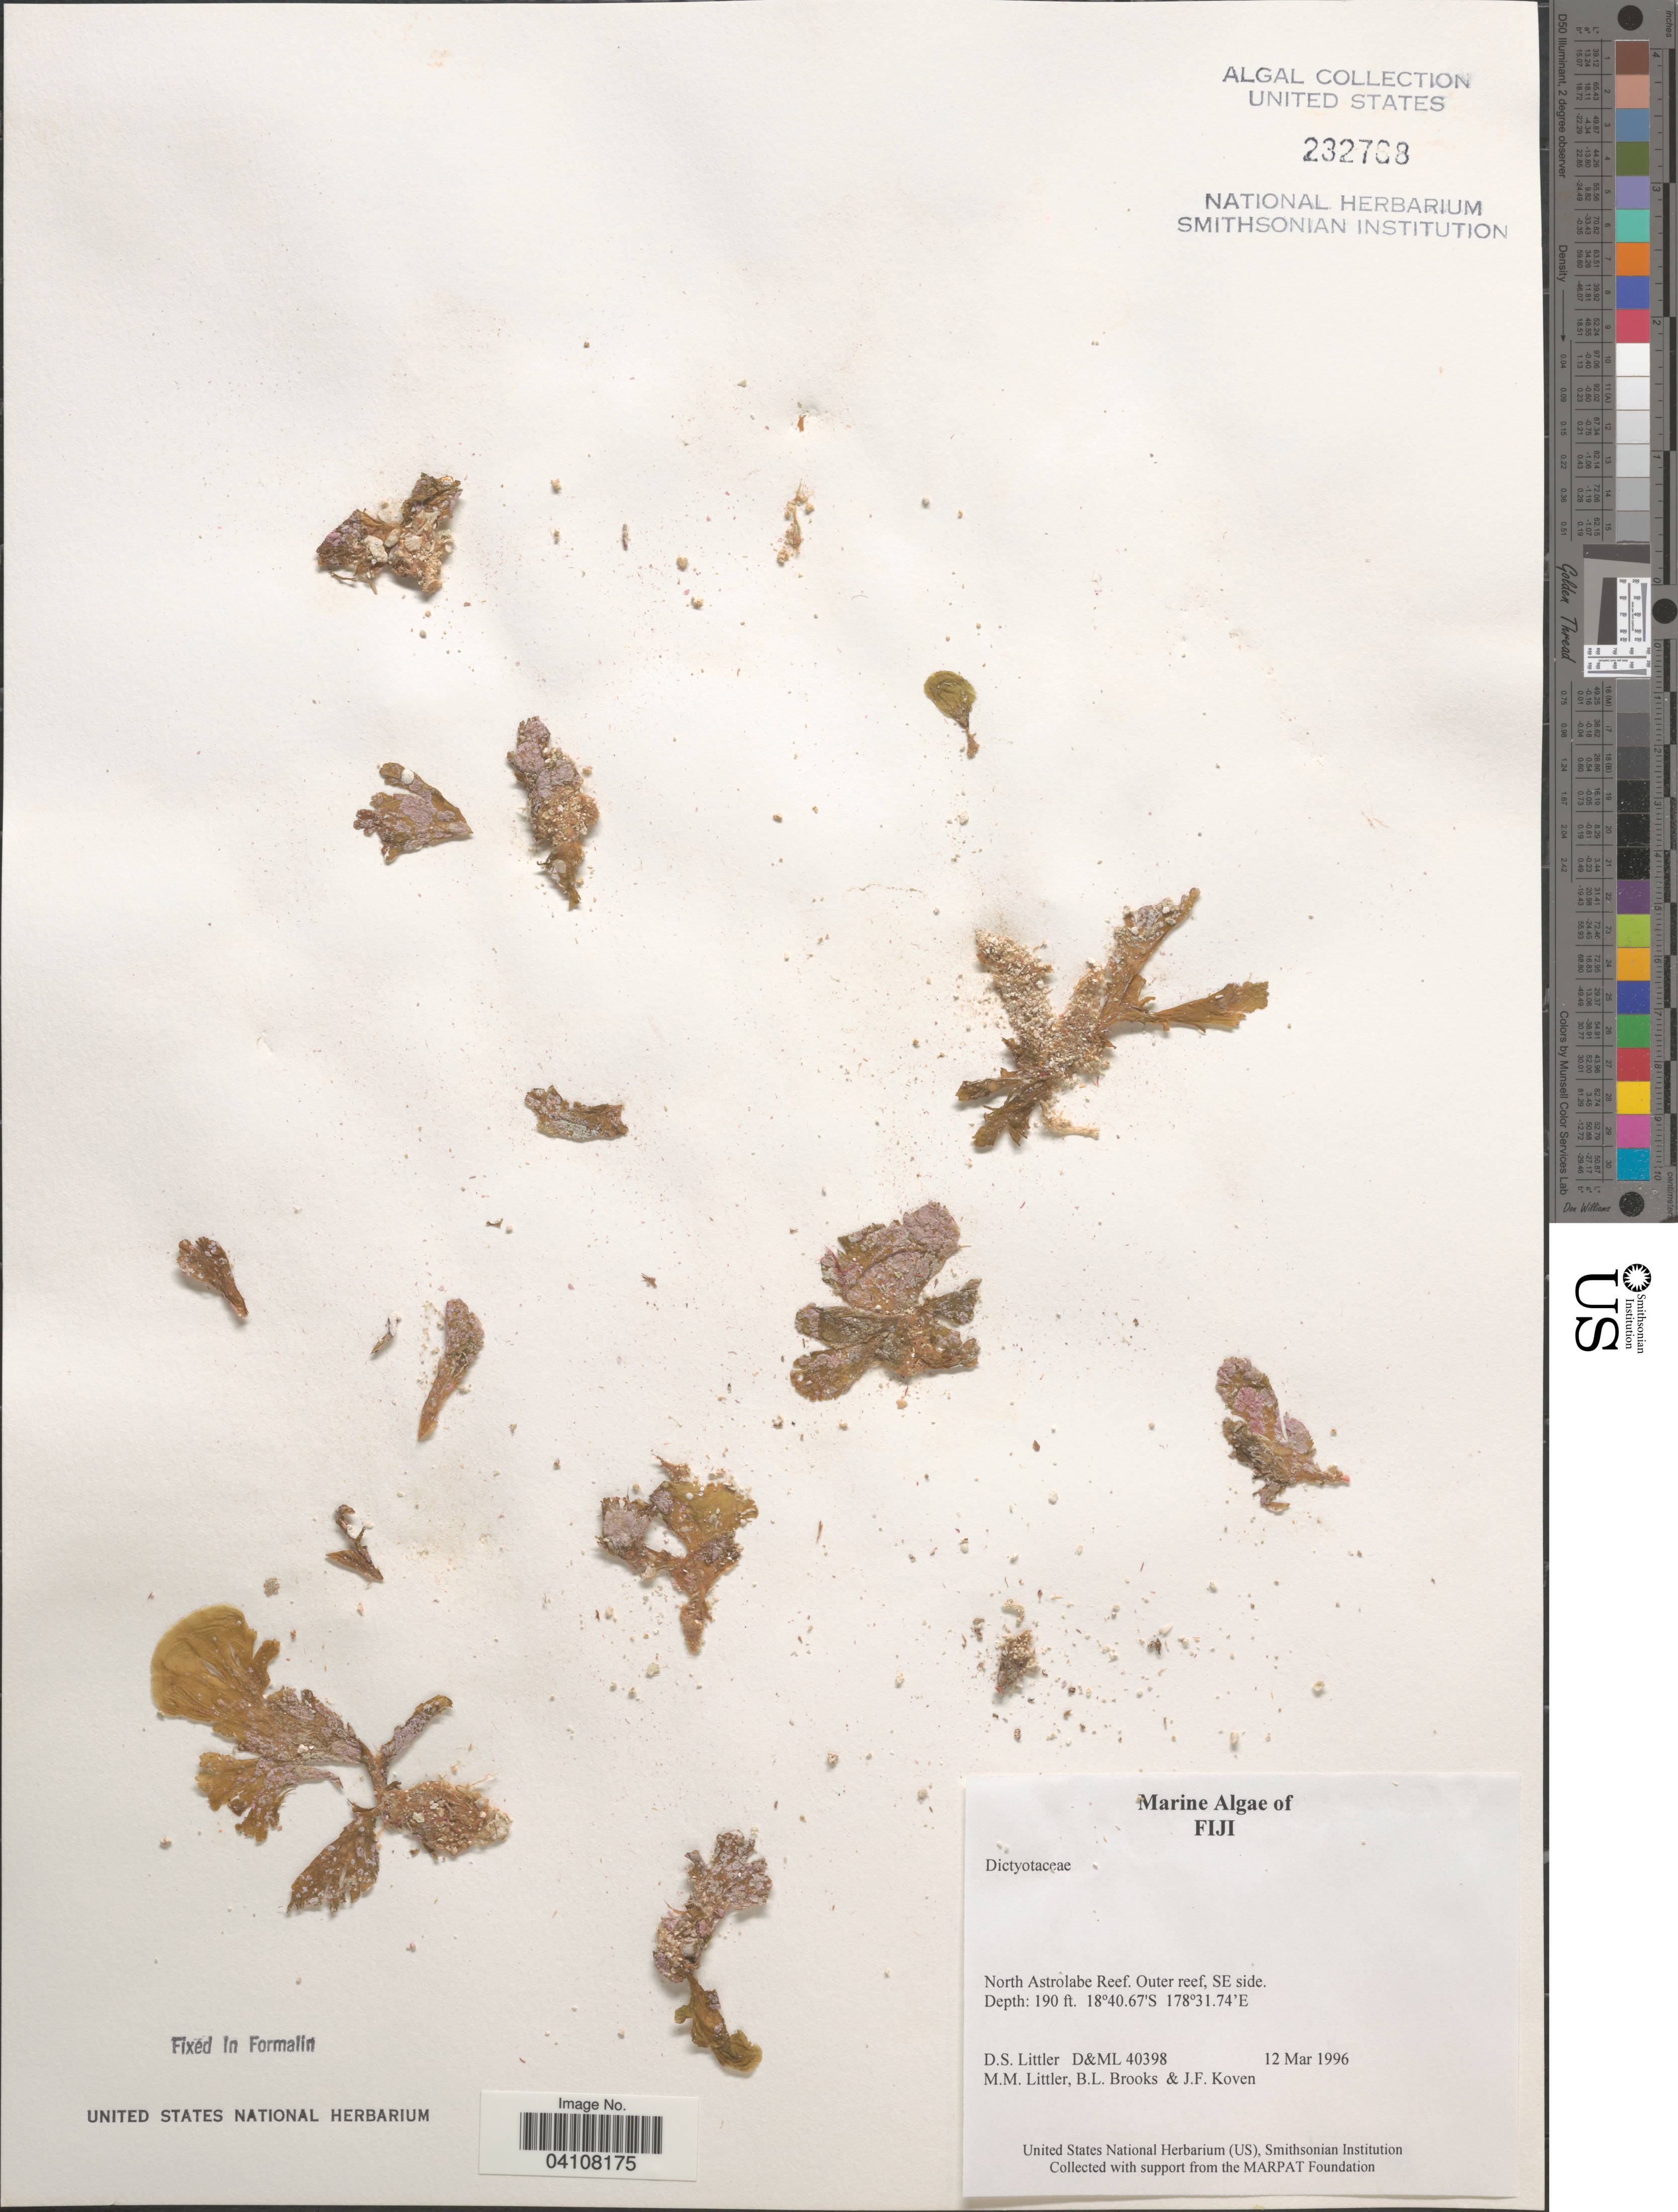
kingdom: Chromista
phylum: Ochrophyta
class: Phaeophyceae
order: Dictyotales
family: Dictyotaceae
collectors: D. S. Littler, B. Brooks & J. Koven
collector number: D&ML40398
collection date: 1996-03-12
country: Fiji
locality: North Astrolabe Reef. Outer reef, SE side.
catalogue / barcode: US 232768